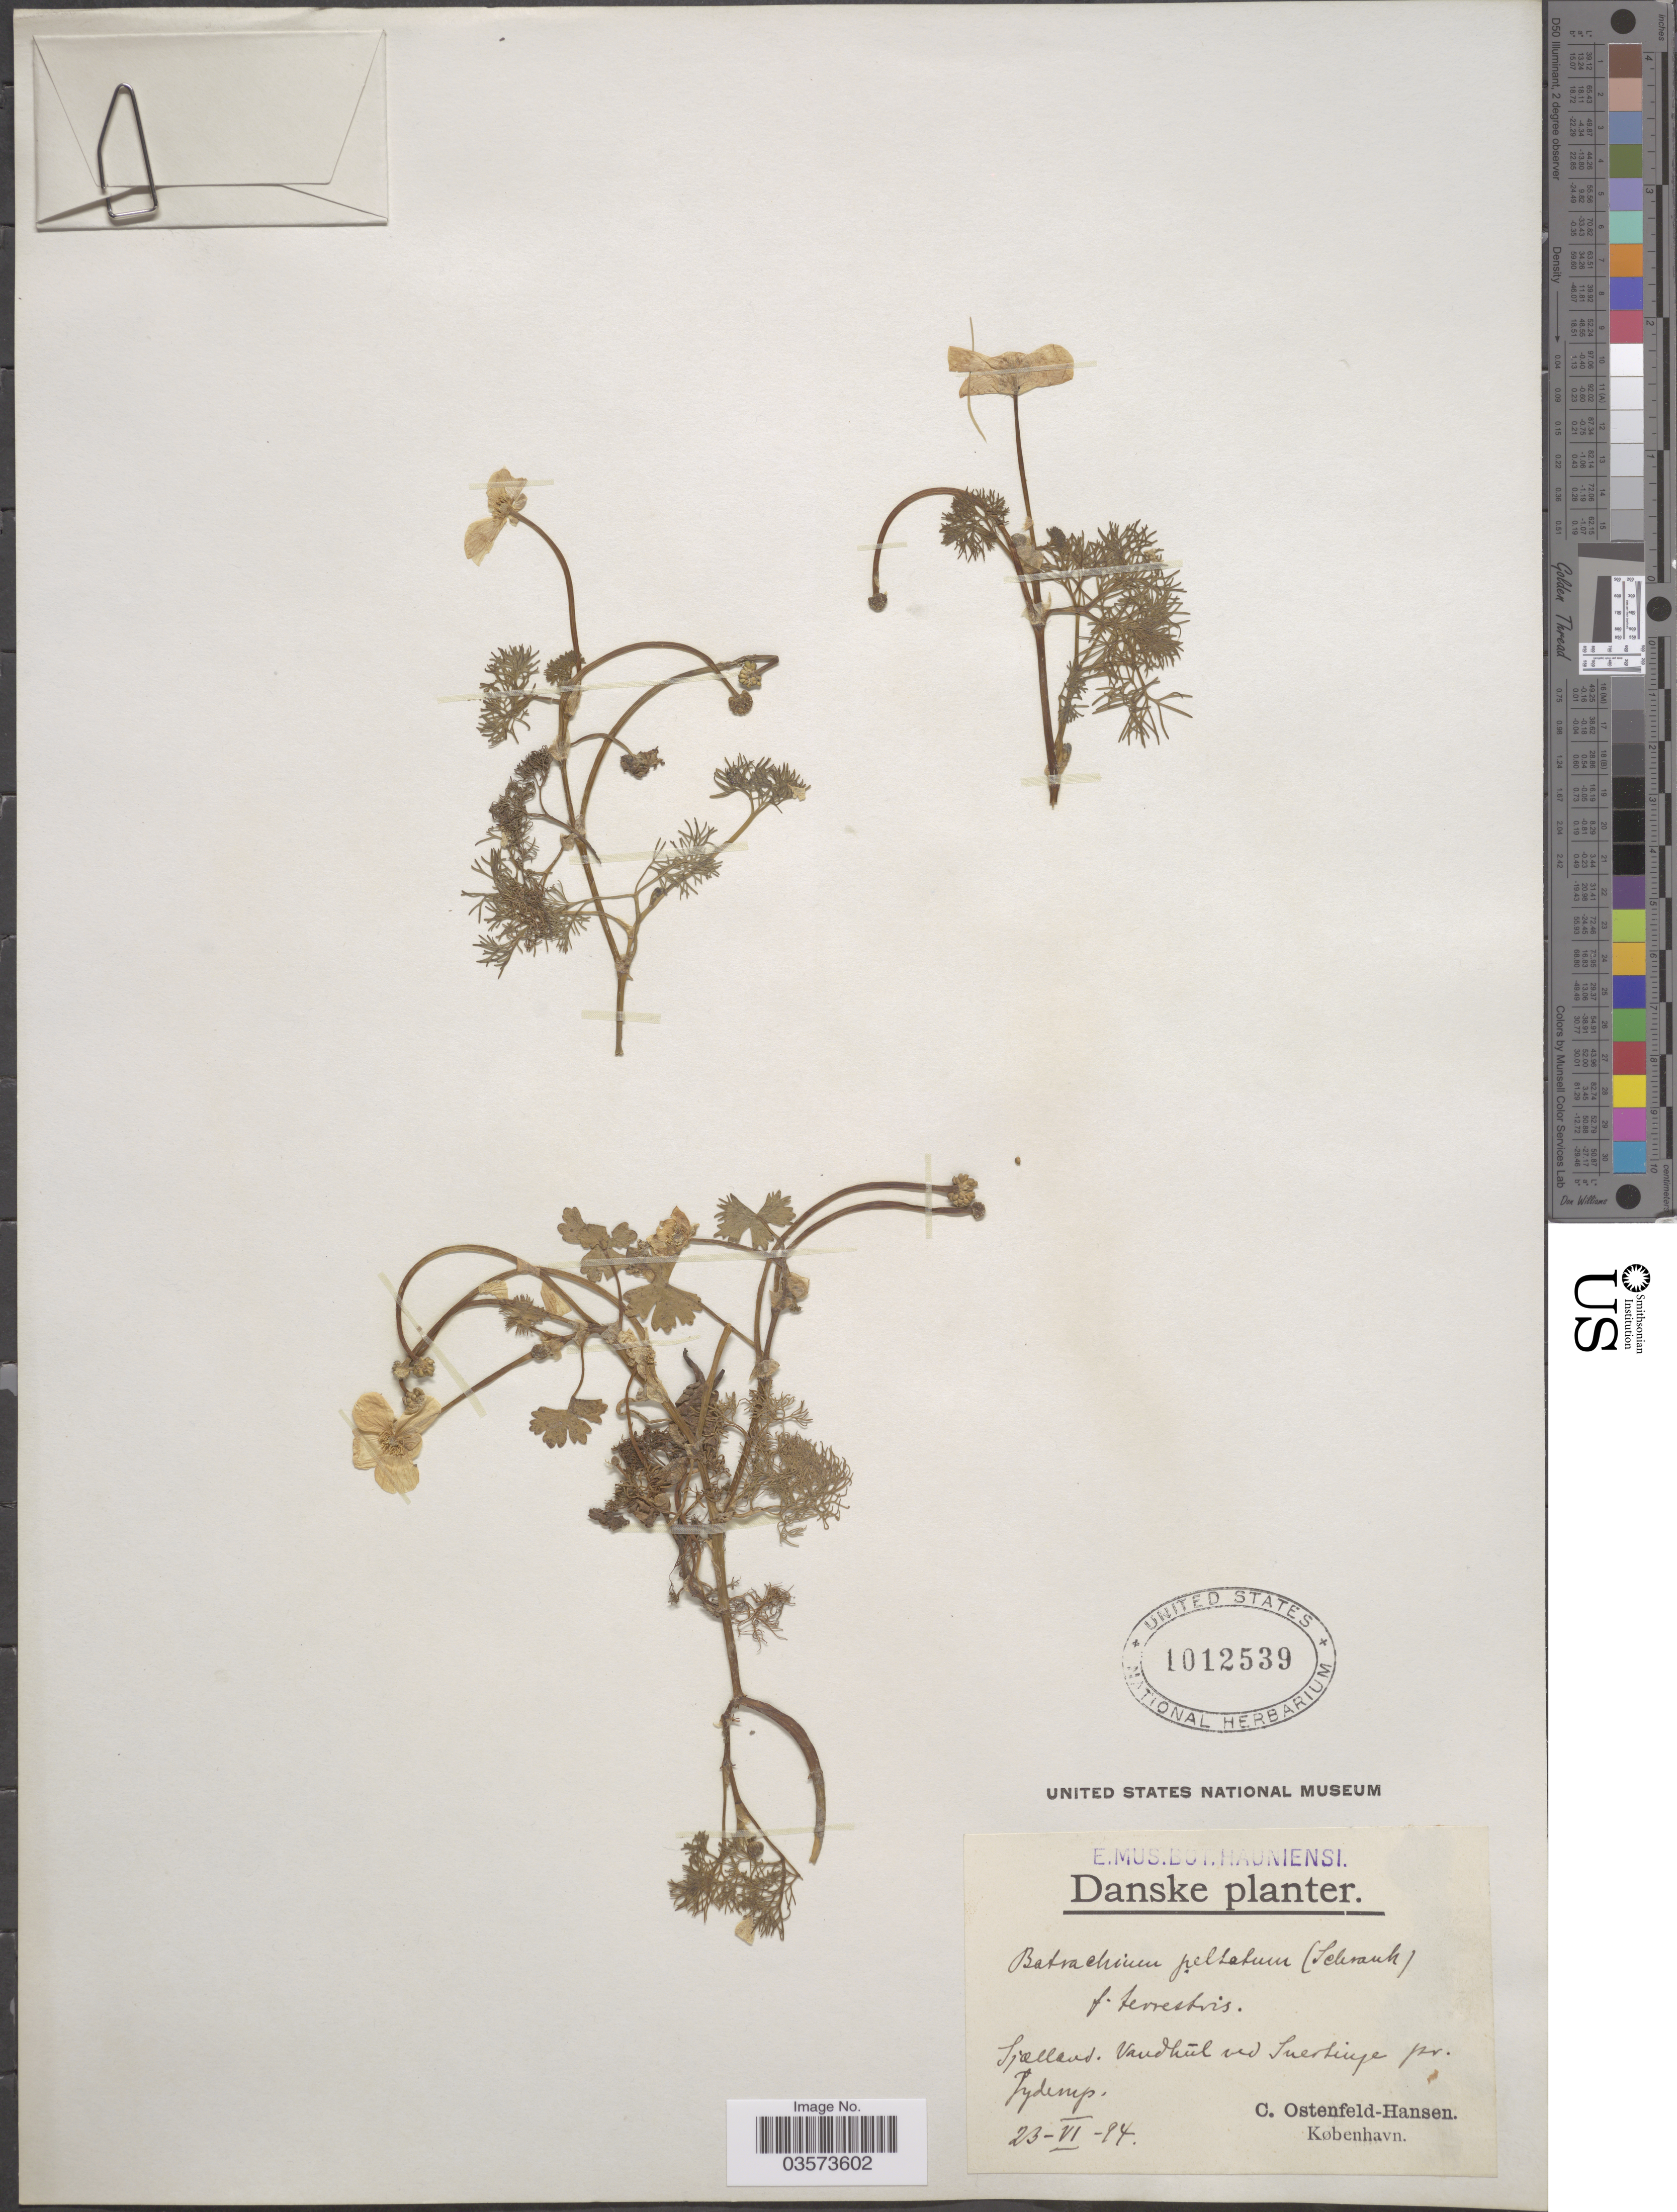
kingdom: Plantae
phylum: Tracheophyta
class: Magnoliopsida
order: Ranunculales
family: Ranunculaceae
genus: Ranunculus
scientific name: Ranunculus peltatus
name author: Schrank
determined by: Strong, Mark T., (BOT), Smithsonian Institution - National Museum of Natural History (UNITED STATES)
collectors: C. Hansen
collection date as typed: Transcribed d/m/y: 23/6/94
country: Denmark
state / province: Sjæland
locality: Sjælland. Vandhūl ved Snertinge pr. Jyderup.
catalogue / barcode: US 1012539